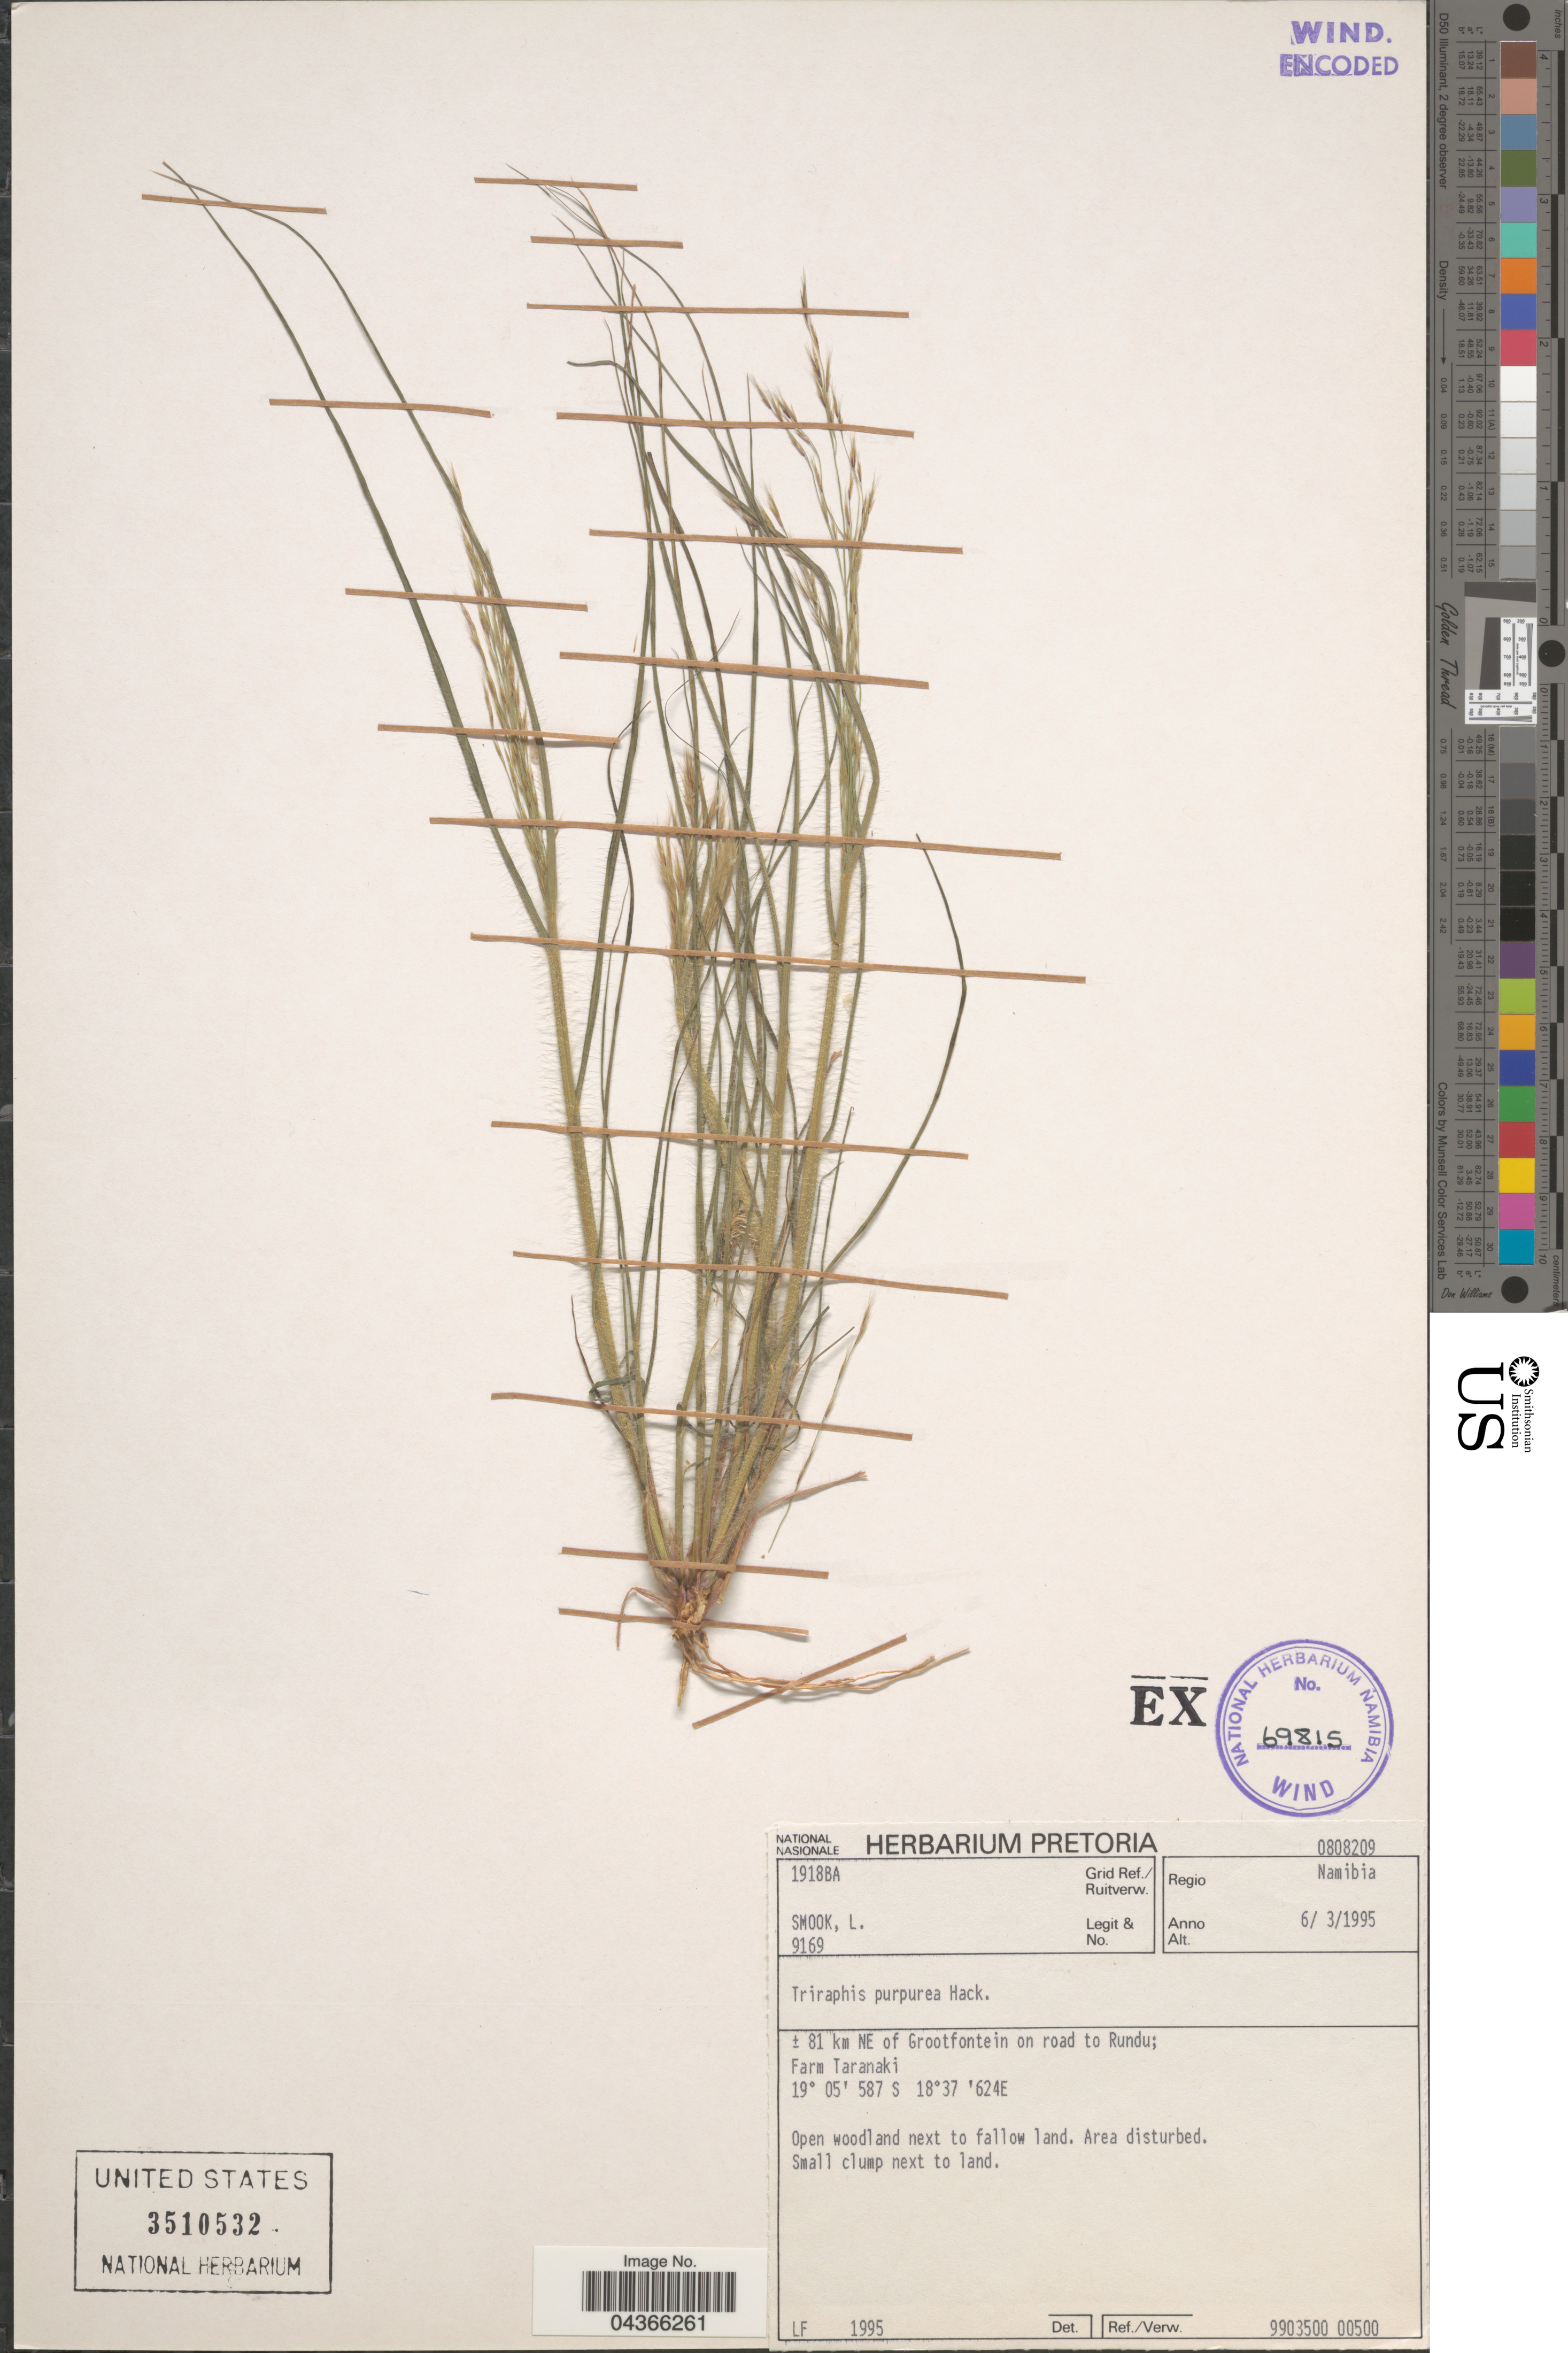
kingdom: Plantae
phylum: Tracheophyta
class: Liliopsida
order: Poales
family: Poaceae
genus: Triraphis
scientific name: Triraphis purpurea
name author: Hack.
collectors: L. Smook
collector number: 9169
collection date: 1995-03-06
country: Namibia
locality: Grid Ref./ Ruitverw. 1918BA. Regio Namibia. ± 81 km NE of Grootfontein on road to Rundu; Farm Taranaki.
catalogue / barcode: US 3510532